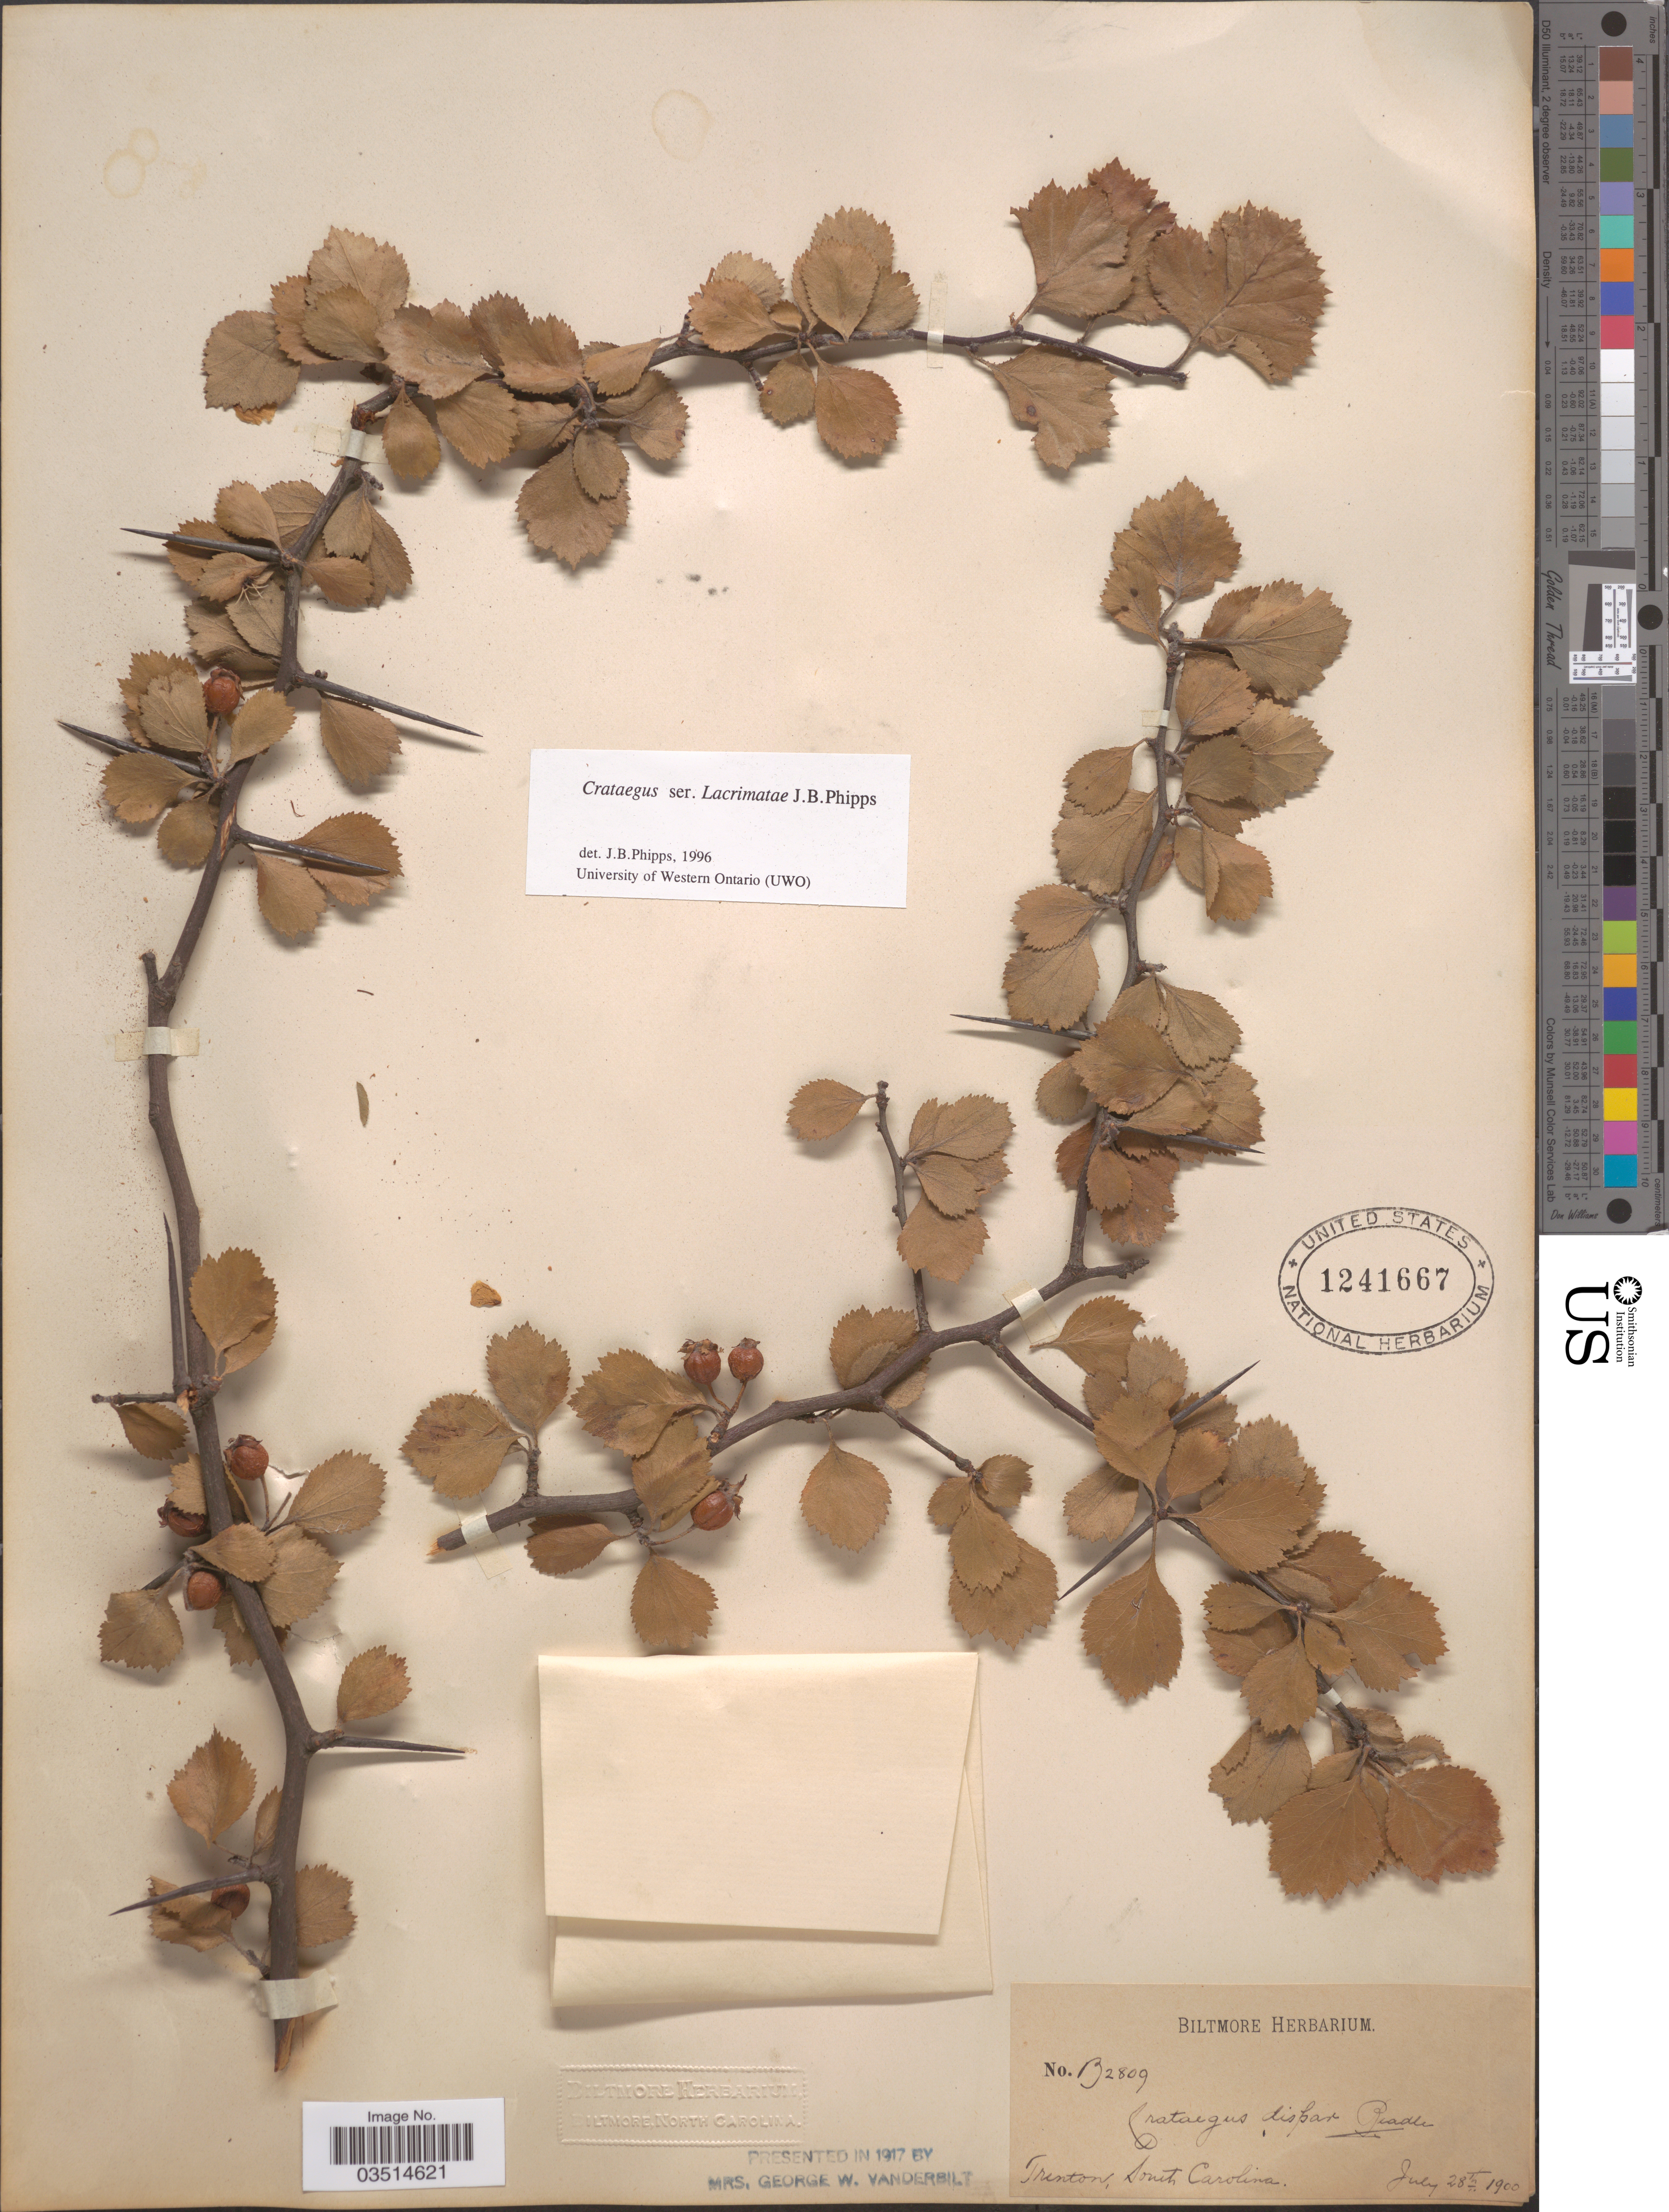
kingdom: Plantae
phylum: Tracheophyta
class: Magnoliopsida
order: Rosales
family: Rosaceae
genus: Crataegus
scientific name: Crataegus dispar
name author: Beadle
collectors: ex herb. Biltmore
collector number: B2809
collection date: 1900-07-28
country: United States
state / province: South Carolina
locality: Trenton.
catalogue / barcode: US 1241667